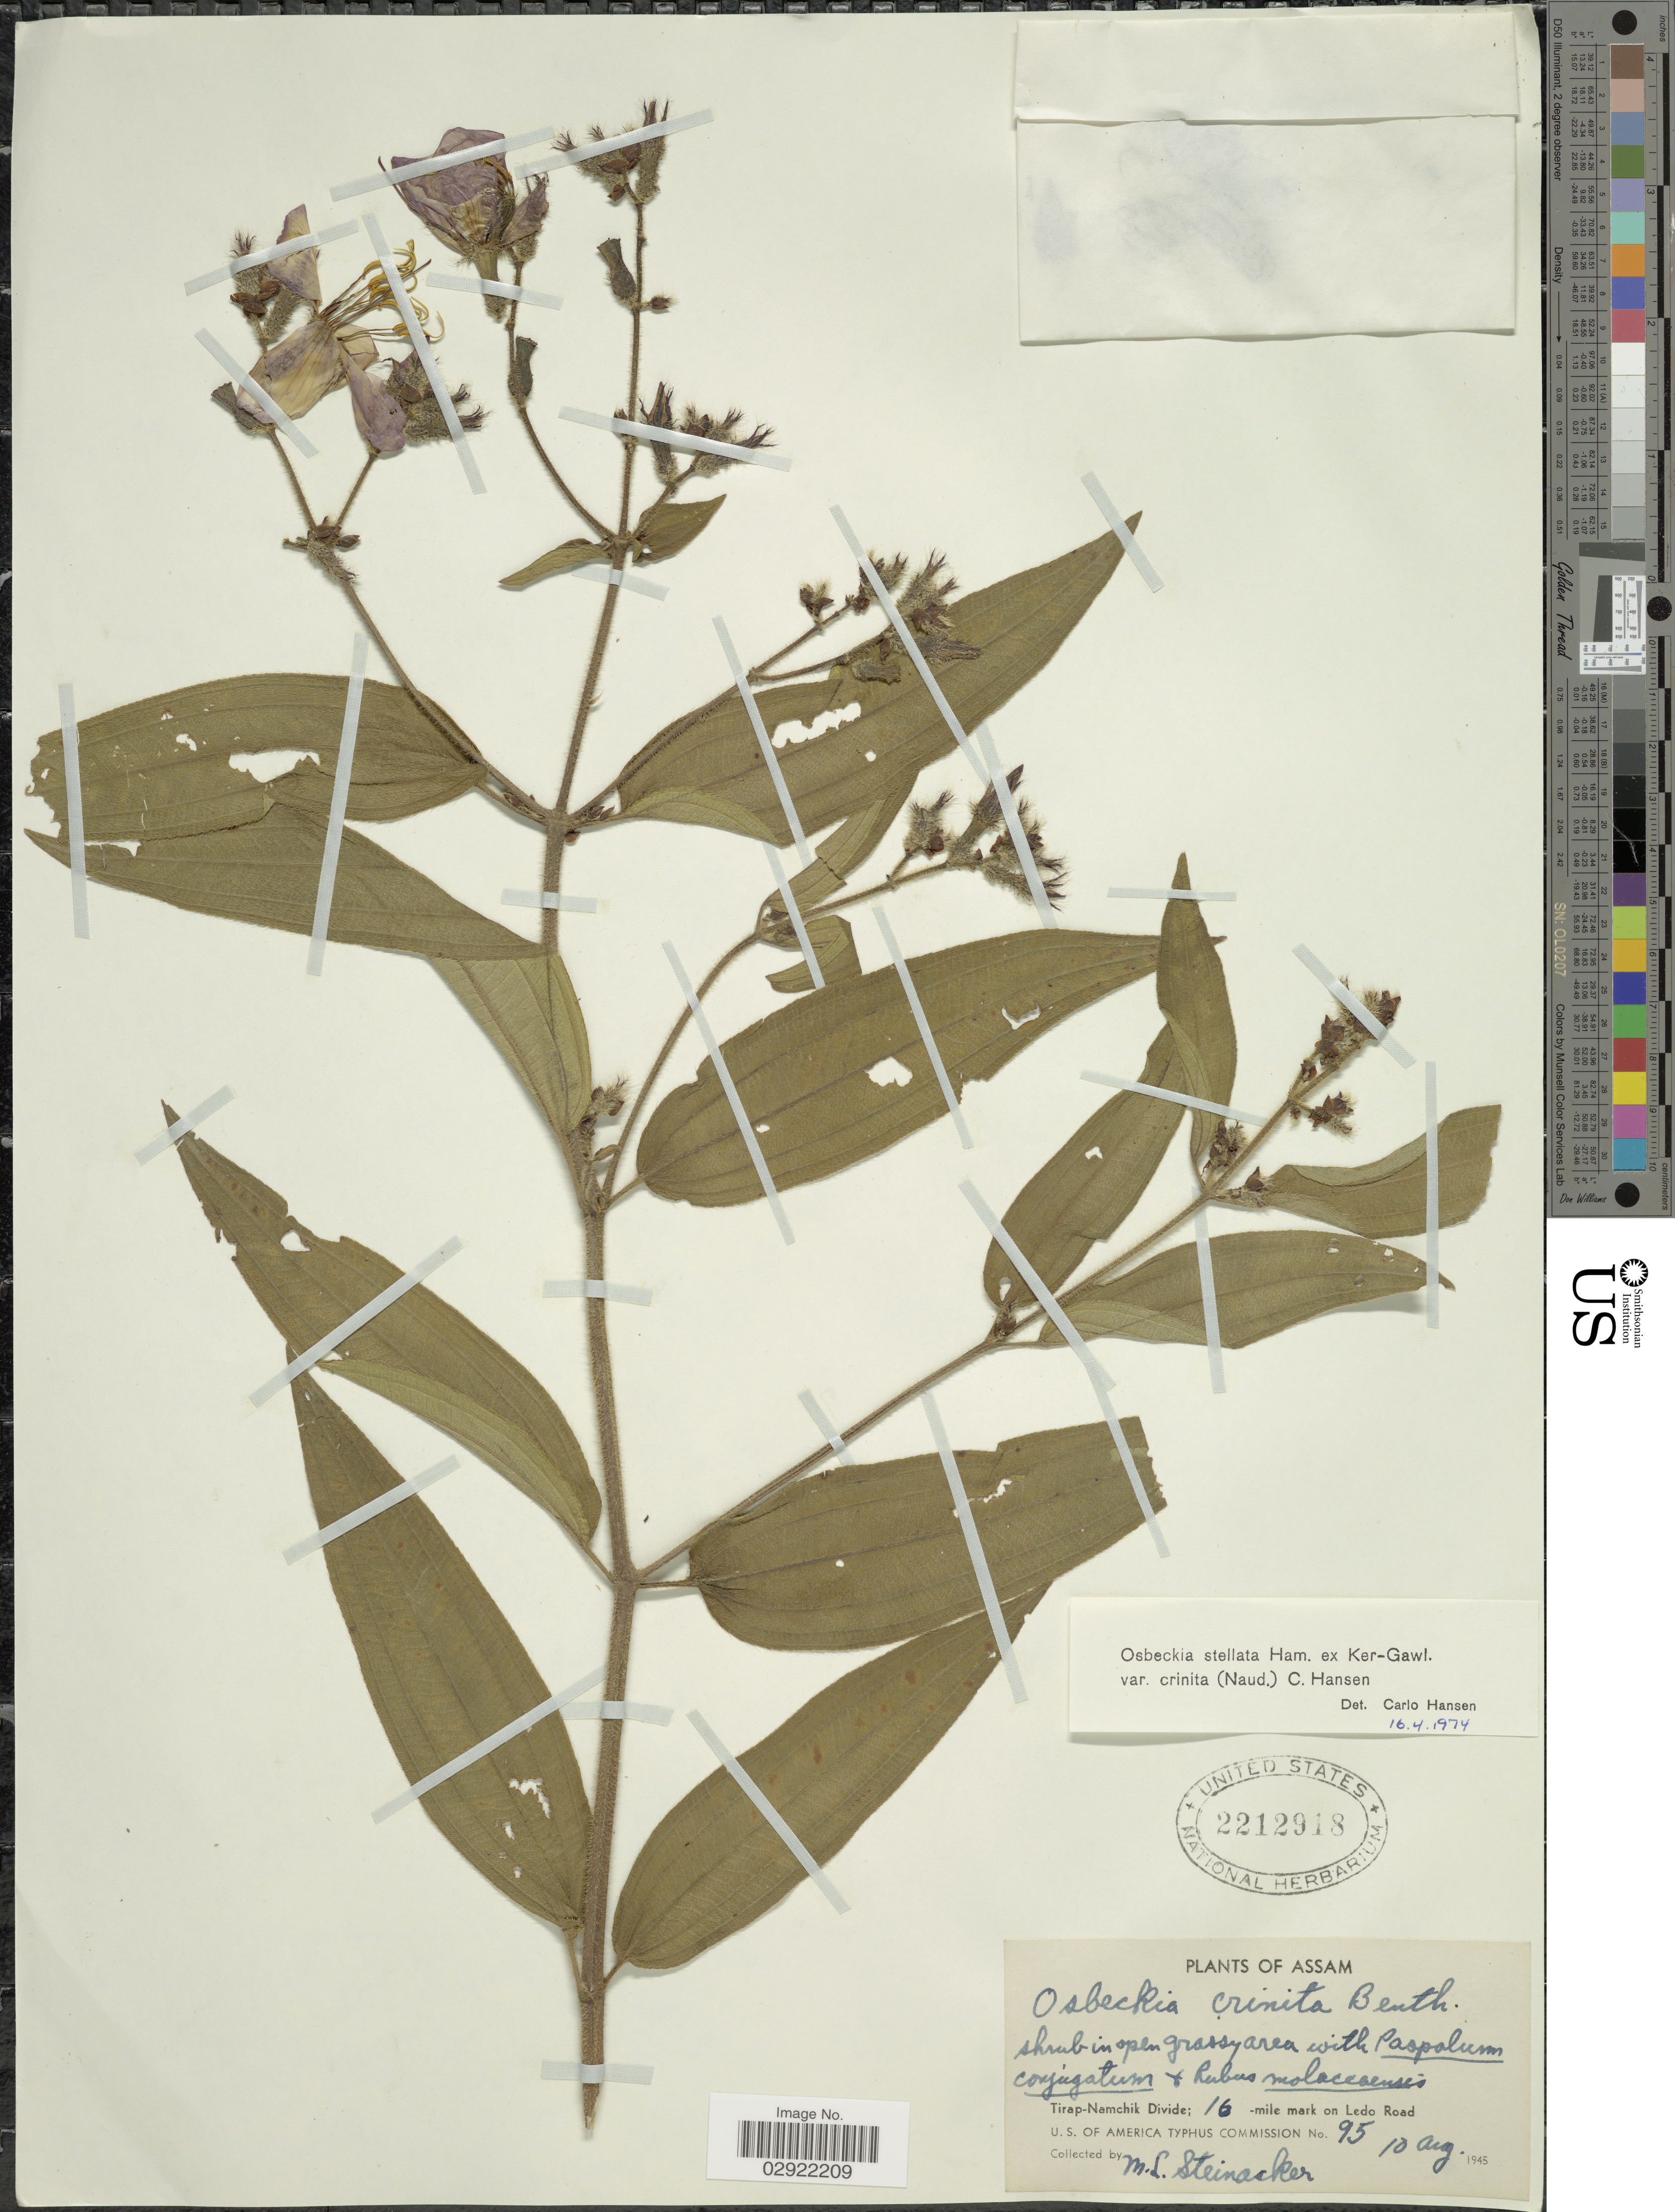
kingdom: Plantae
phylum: Tracheophyta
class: Magnoliopsida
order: Myrtales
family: Melastomataceae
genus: Osbeckia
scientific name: Osbeckia stellata var. crinita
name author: (Benth. ex Naudin) C.Hansen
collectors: M. Steinacker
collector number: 95?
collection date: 1945-08-10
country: India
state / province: Assam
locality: Tirap-Namchik Divide; 16-mile mark on Ledo Road.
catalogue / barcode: US 2212918